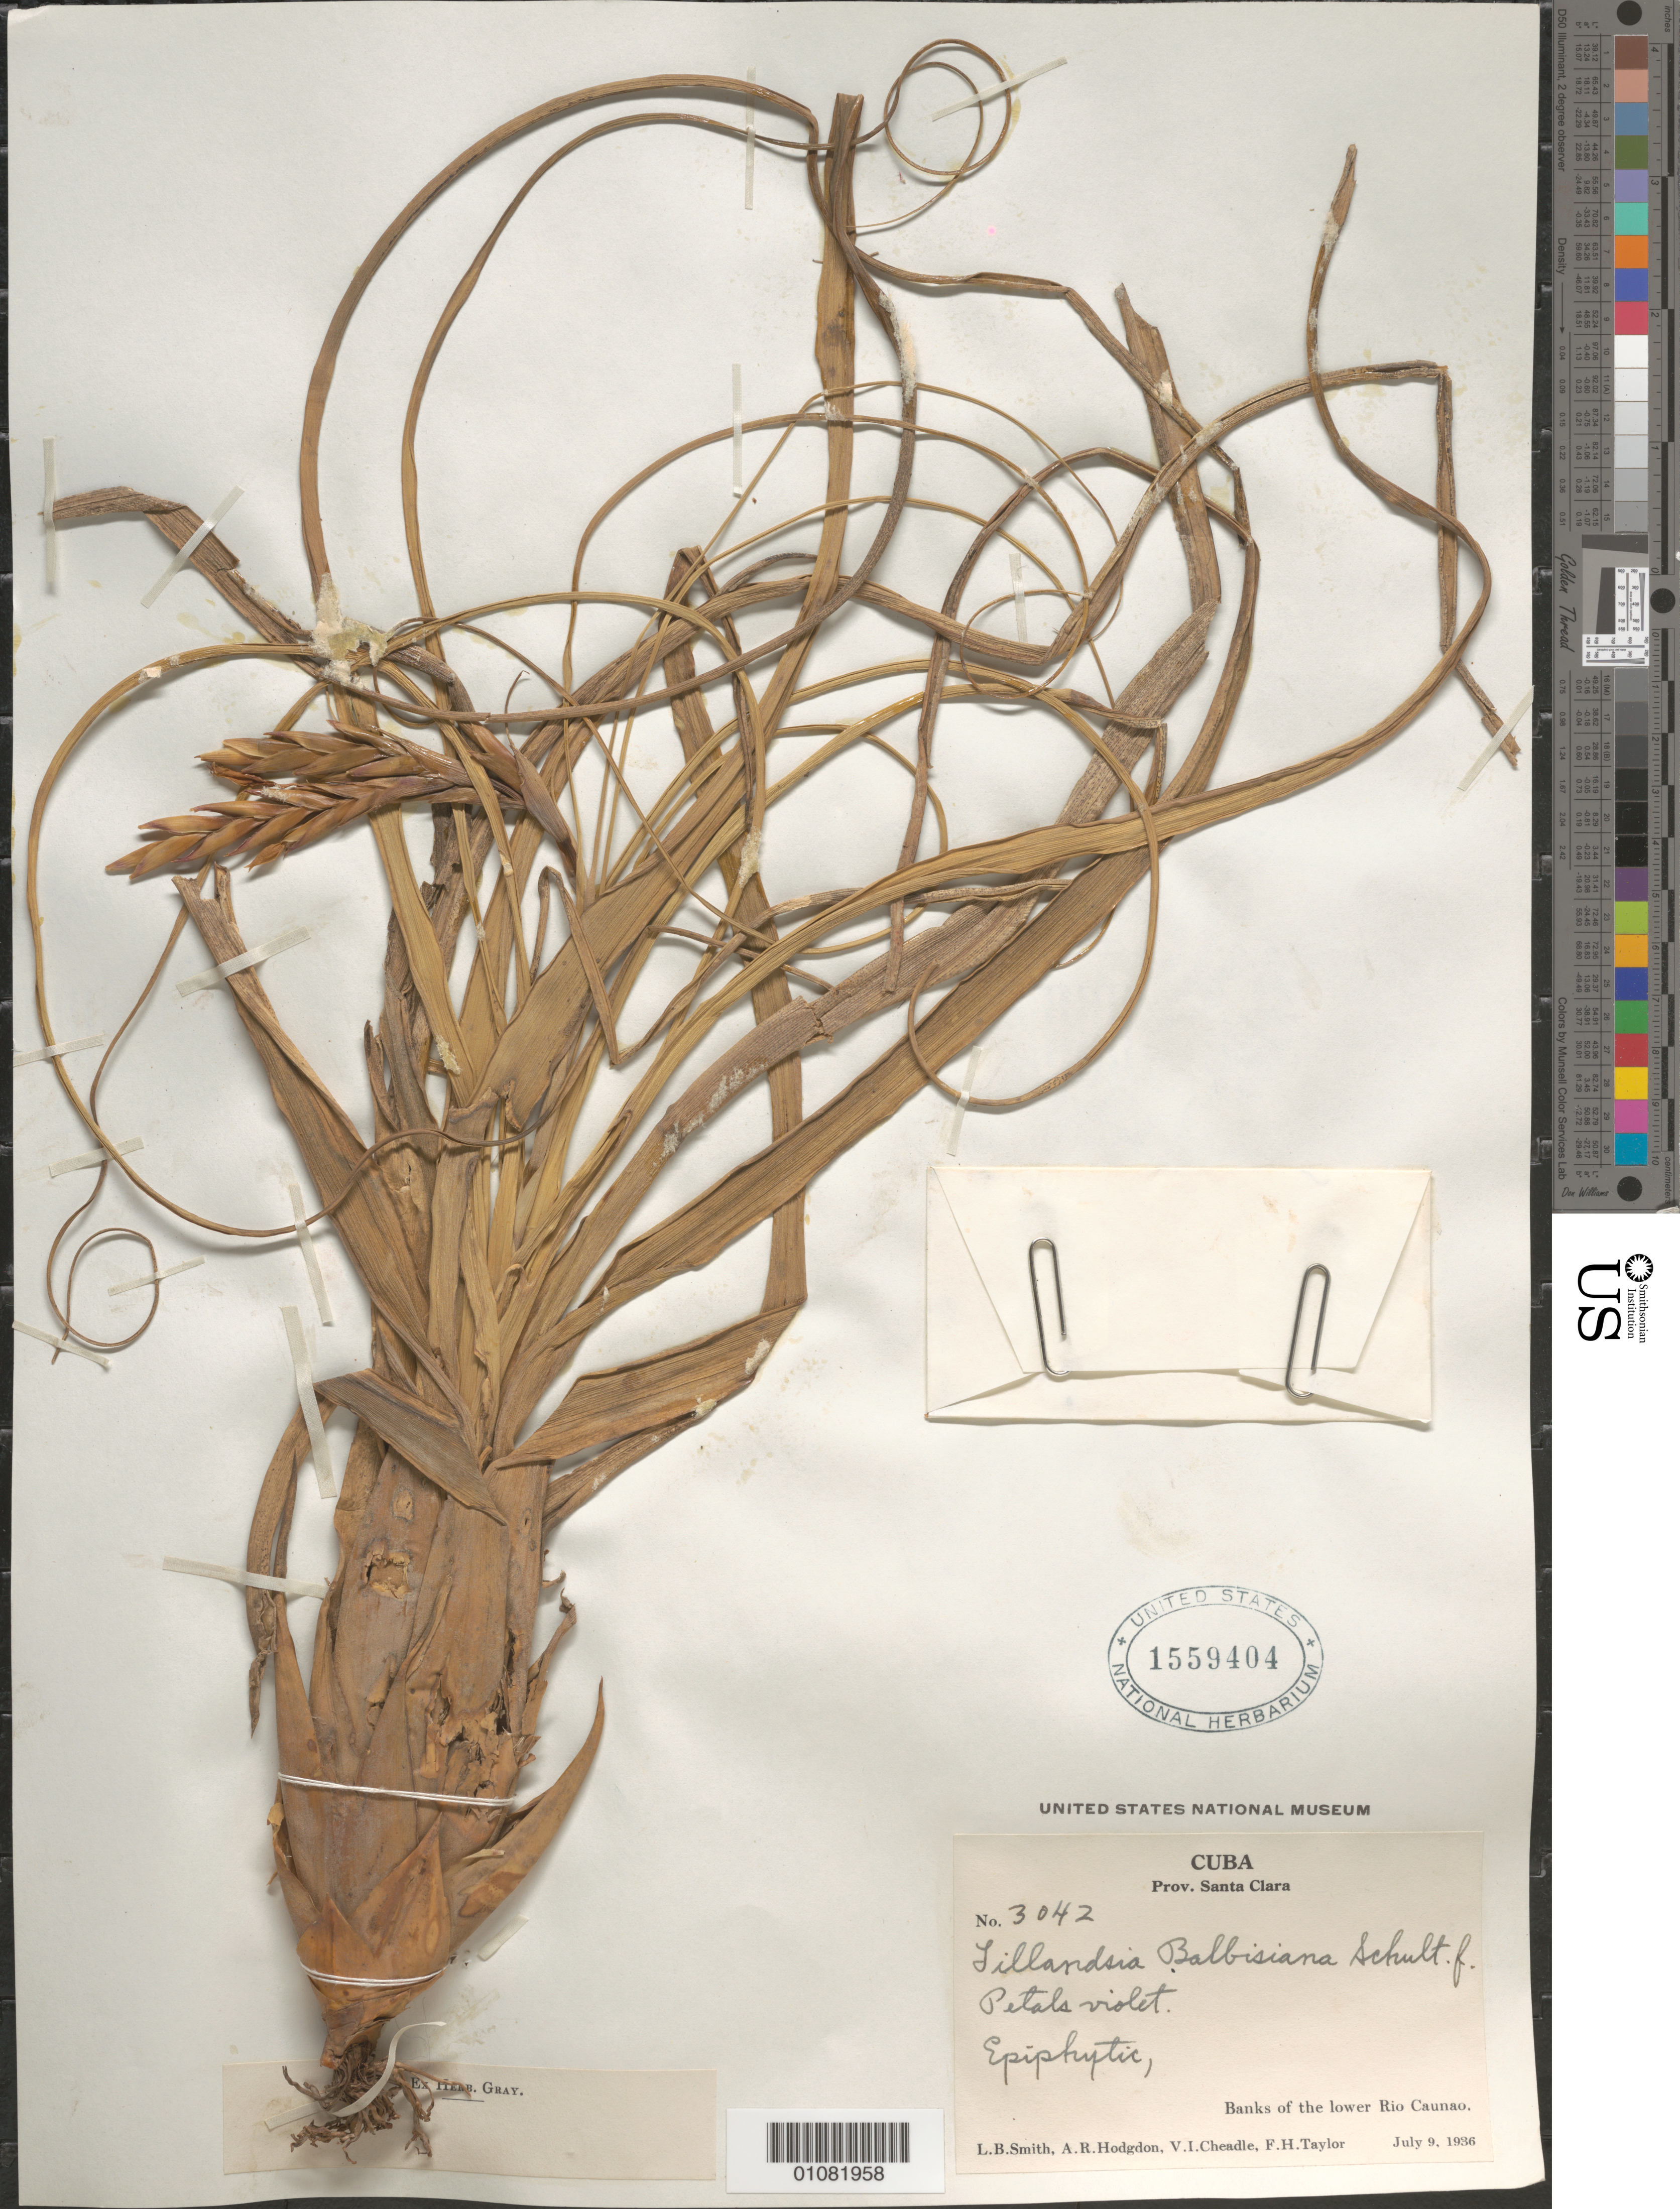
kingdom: Plantae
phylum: Tracheophyta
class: Liliopsida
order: Poales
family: Bromeliaceae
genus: Tillandsia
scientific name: Tillandsia balbisiana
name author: Schult. f.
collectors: L. Smith, A. R. Hodgdon, V. I. Cheadle & F. H. Taylor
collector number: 3042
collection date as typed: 09 Jul 1936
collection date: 1936-07-09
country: Cuba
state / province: Villa Clara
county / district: Santa Clara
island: Cuba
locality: Banks of the lower Rio Caunao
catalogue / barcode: US 1559404